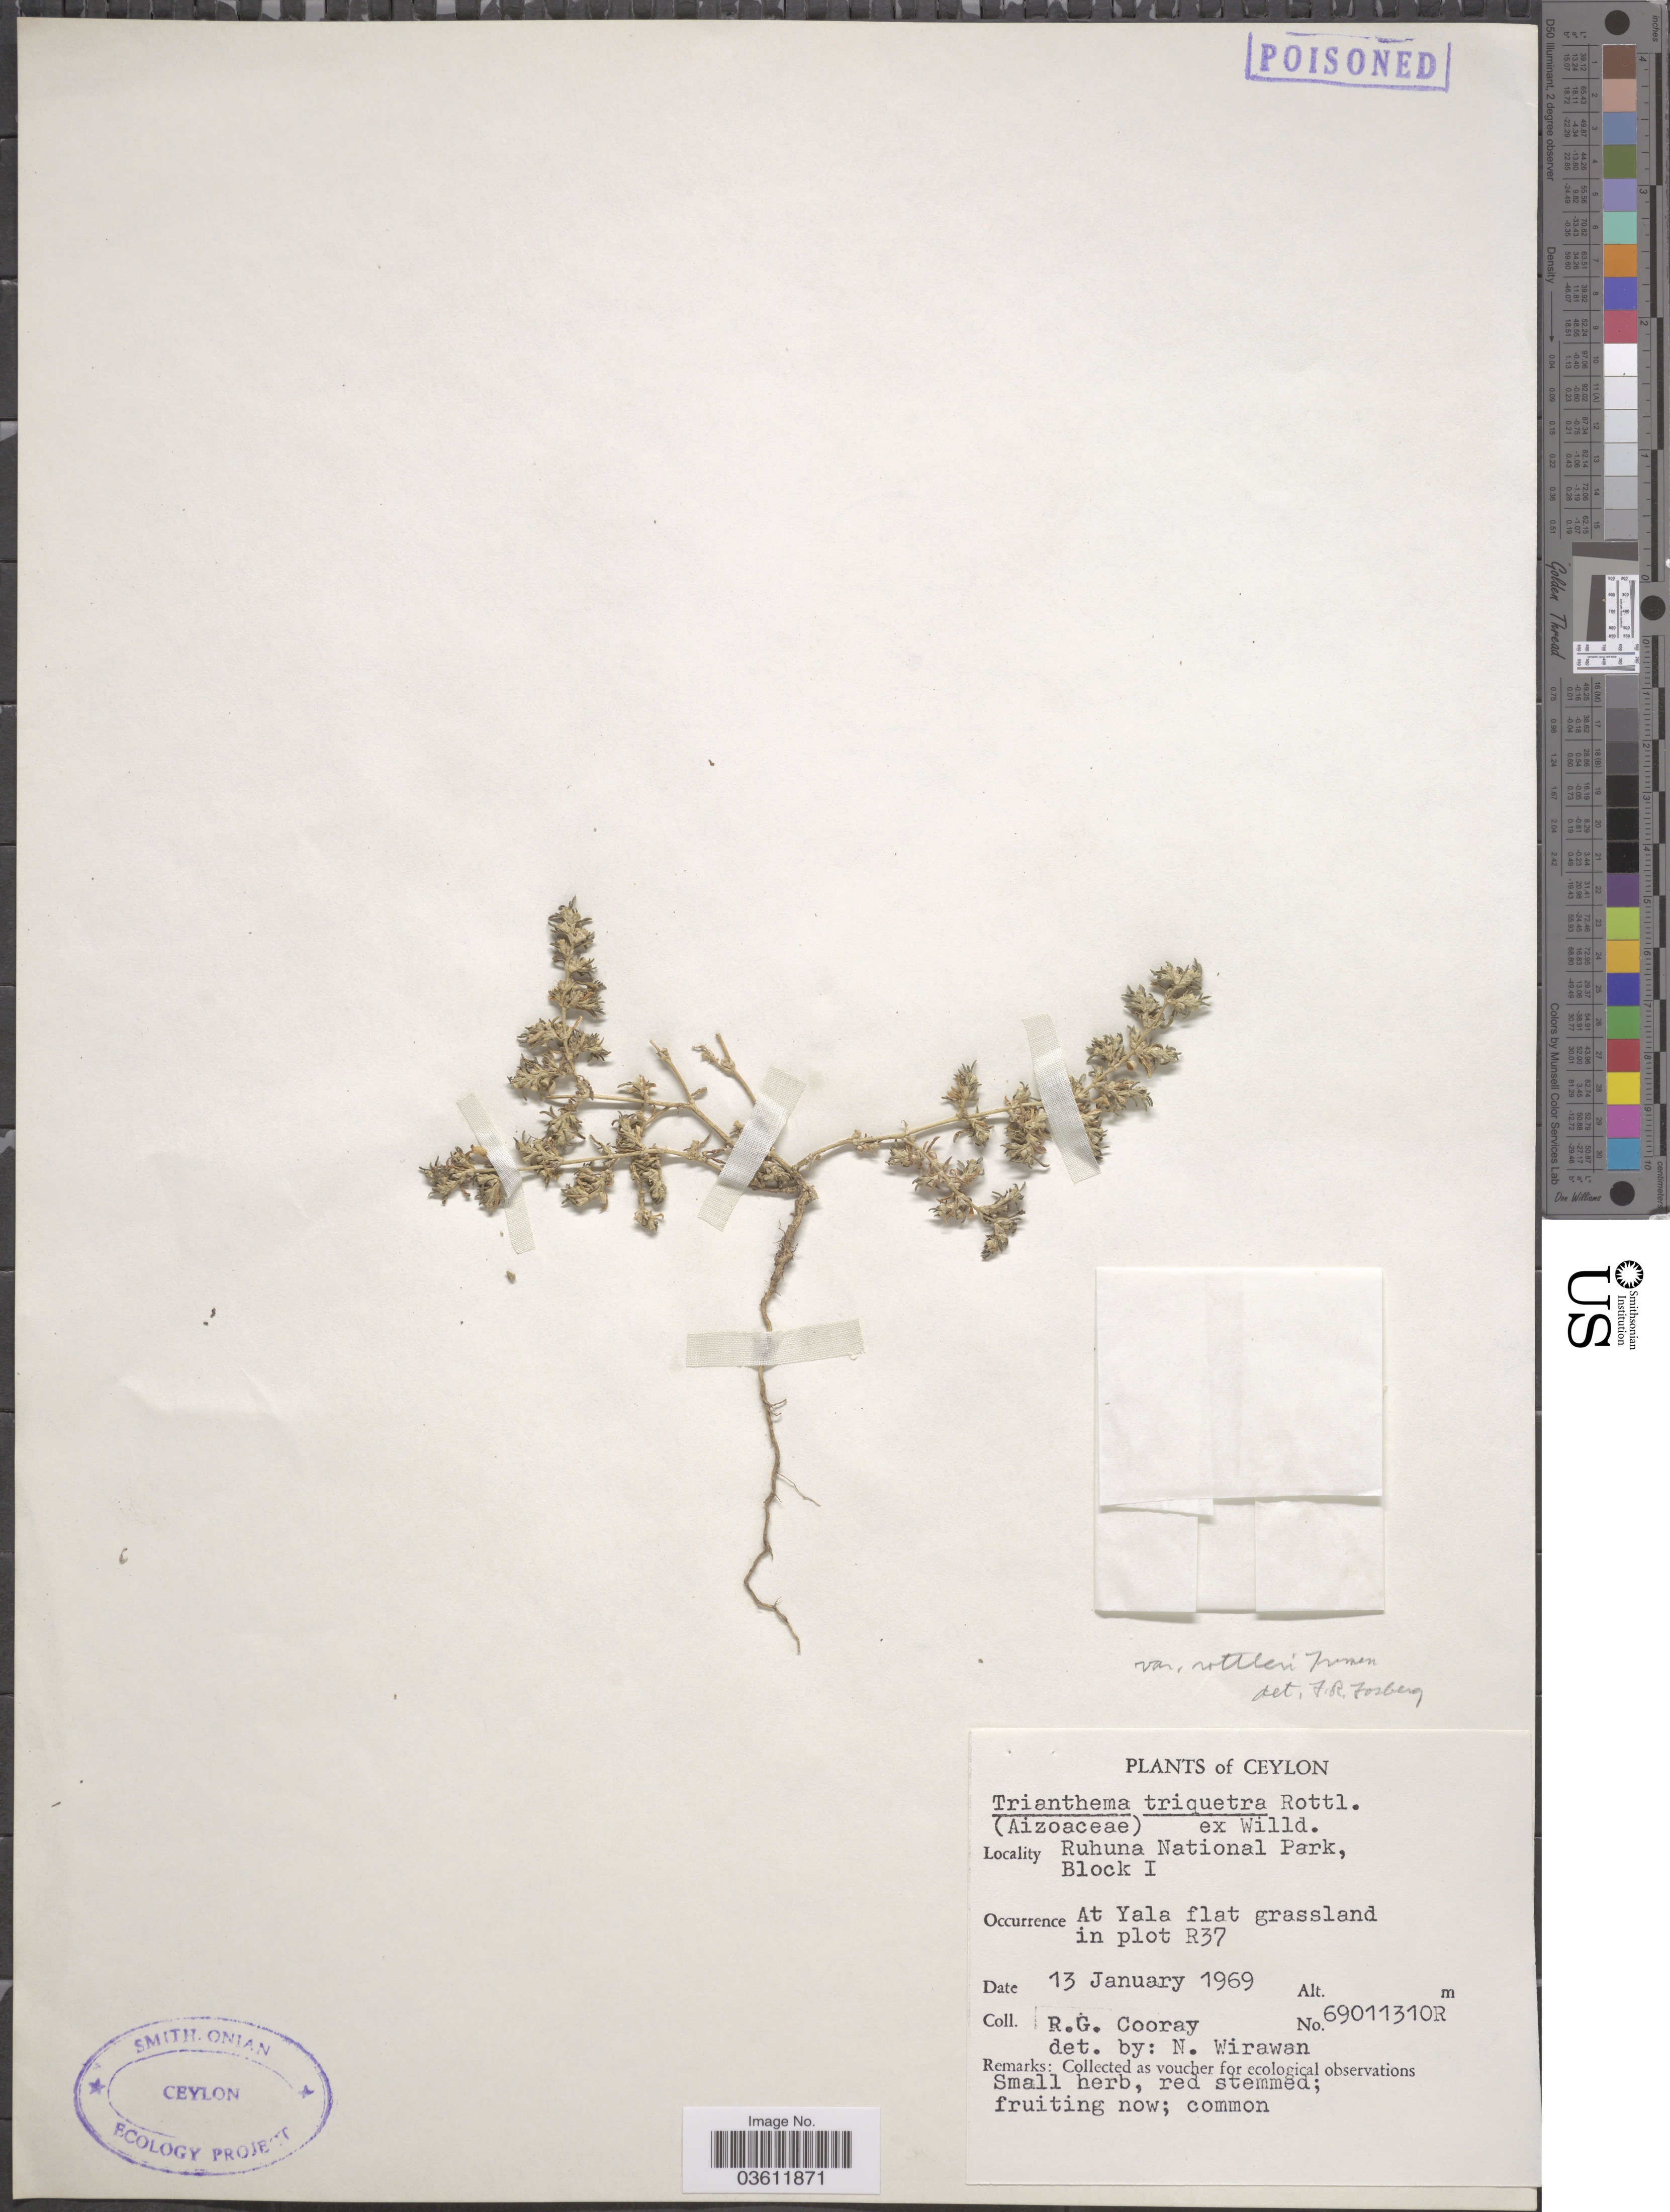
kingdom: Plantae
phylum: Tracheophyta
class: Magnoliopsida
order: Caryophyllales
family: Aizoaceae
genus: Trianthema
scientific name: Trianthema triquetrum var. rottleri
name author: Trimen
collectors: R. Cooray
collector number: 69011310R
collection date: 1969-01-13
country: Sri Lanka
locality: Ceylon. Ruhuna National Park, Block I. At Yala flat grassland in plot R37.